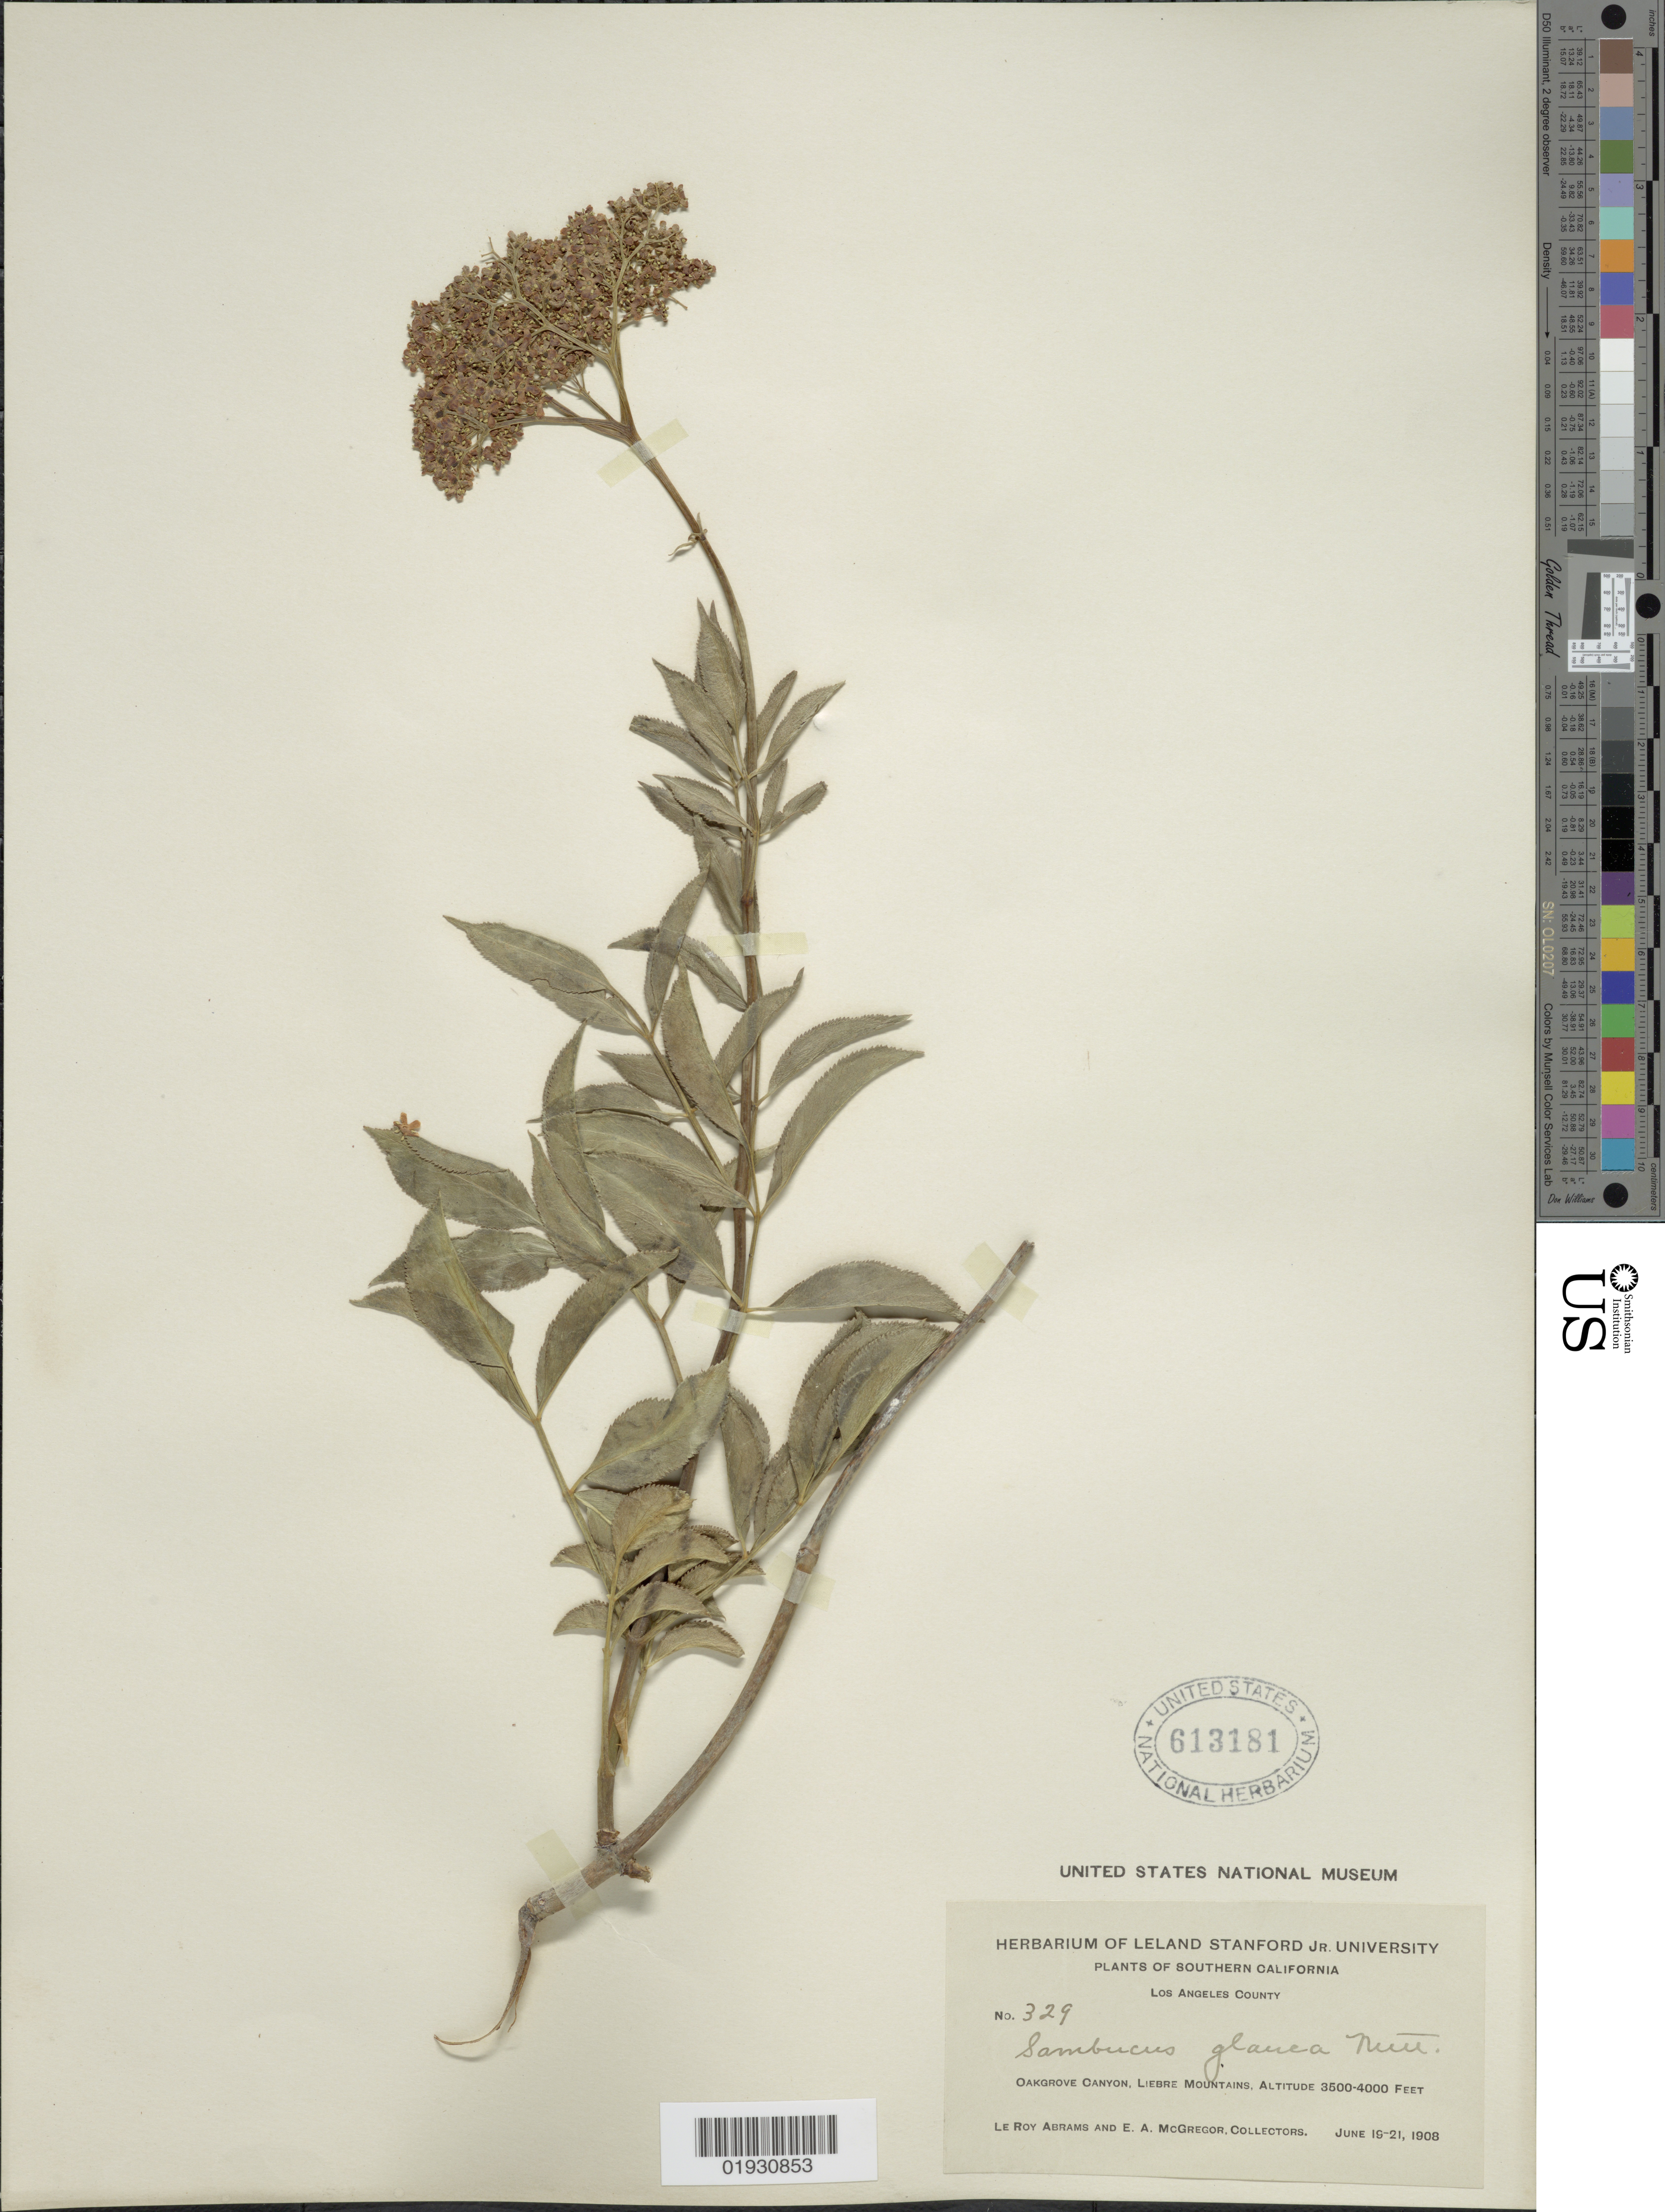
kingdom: Plantae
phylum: Tracheophyta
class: Magnoliopsida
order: Dipsacales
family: Viburnaceae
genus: Sambucus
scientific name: Sambucus cerulea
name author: Raf.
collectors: L. Abrams & E. A. McGregor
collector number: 329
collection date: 1908-06-19/1908-06-21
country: United States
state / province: California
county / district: Los Angeles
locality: Southern California. Los Angeles County. Oakgrove Canyon, Liebre Mountains.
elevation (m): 1067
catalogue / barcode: US 613181